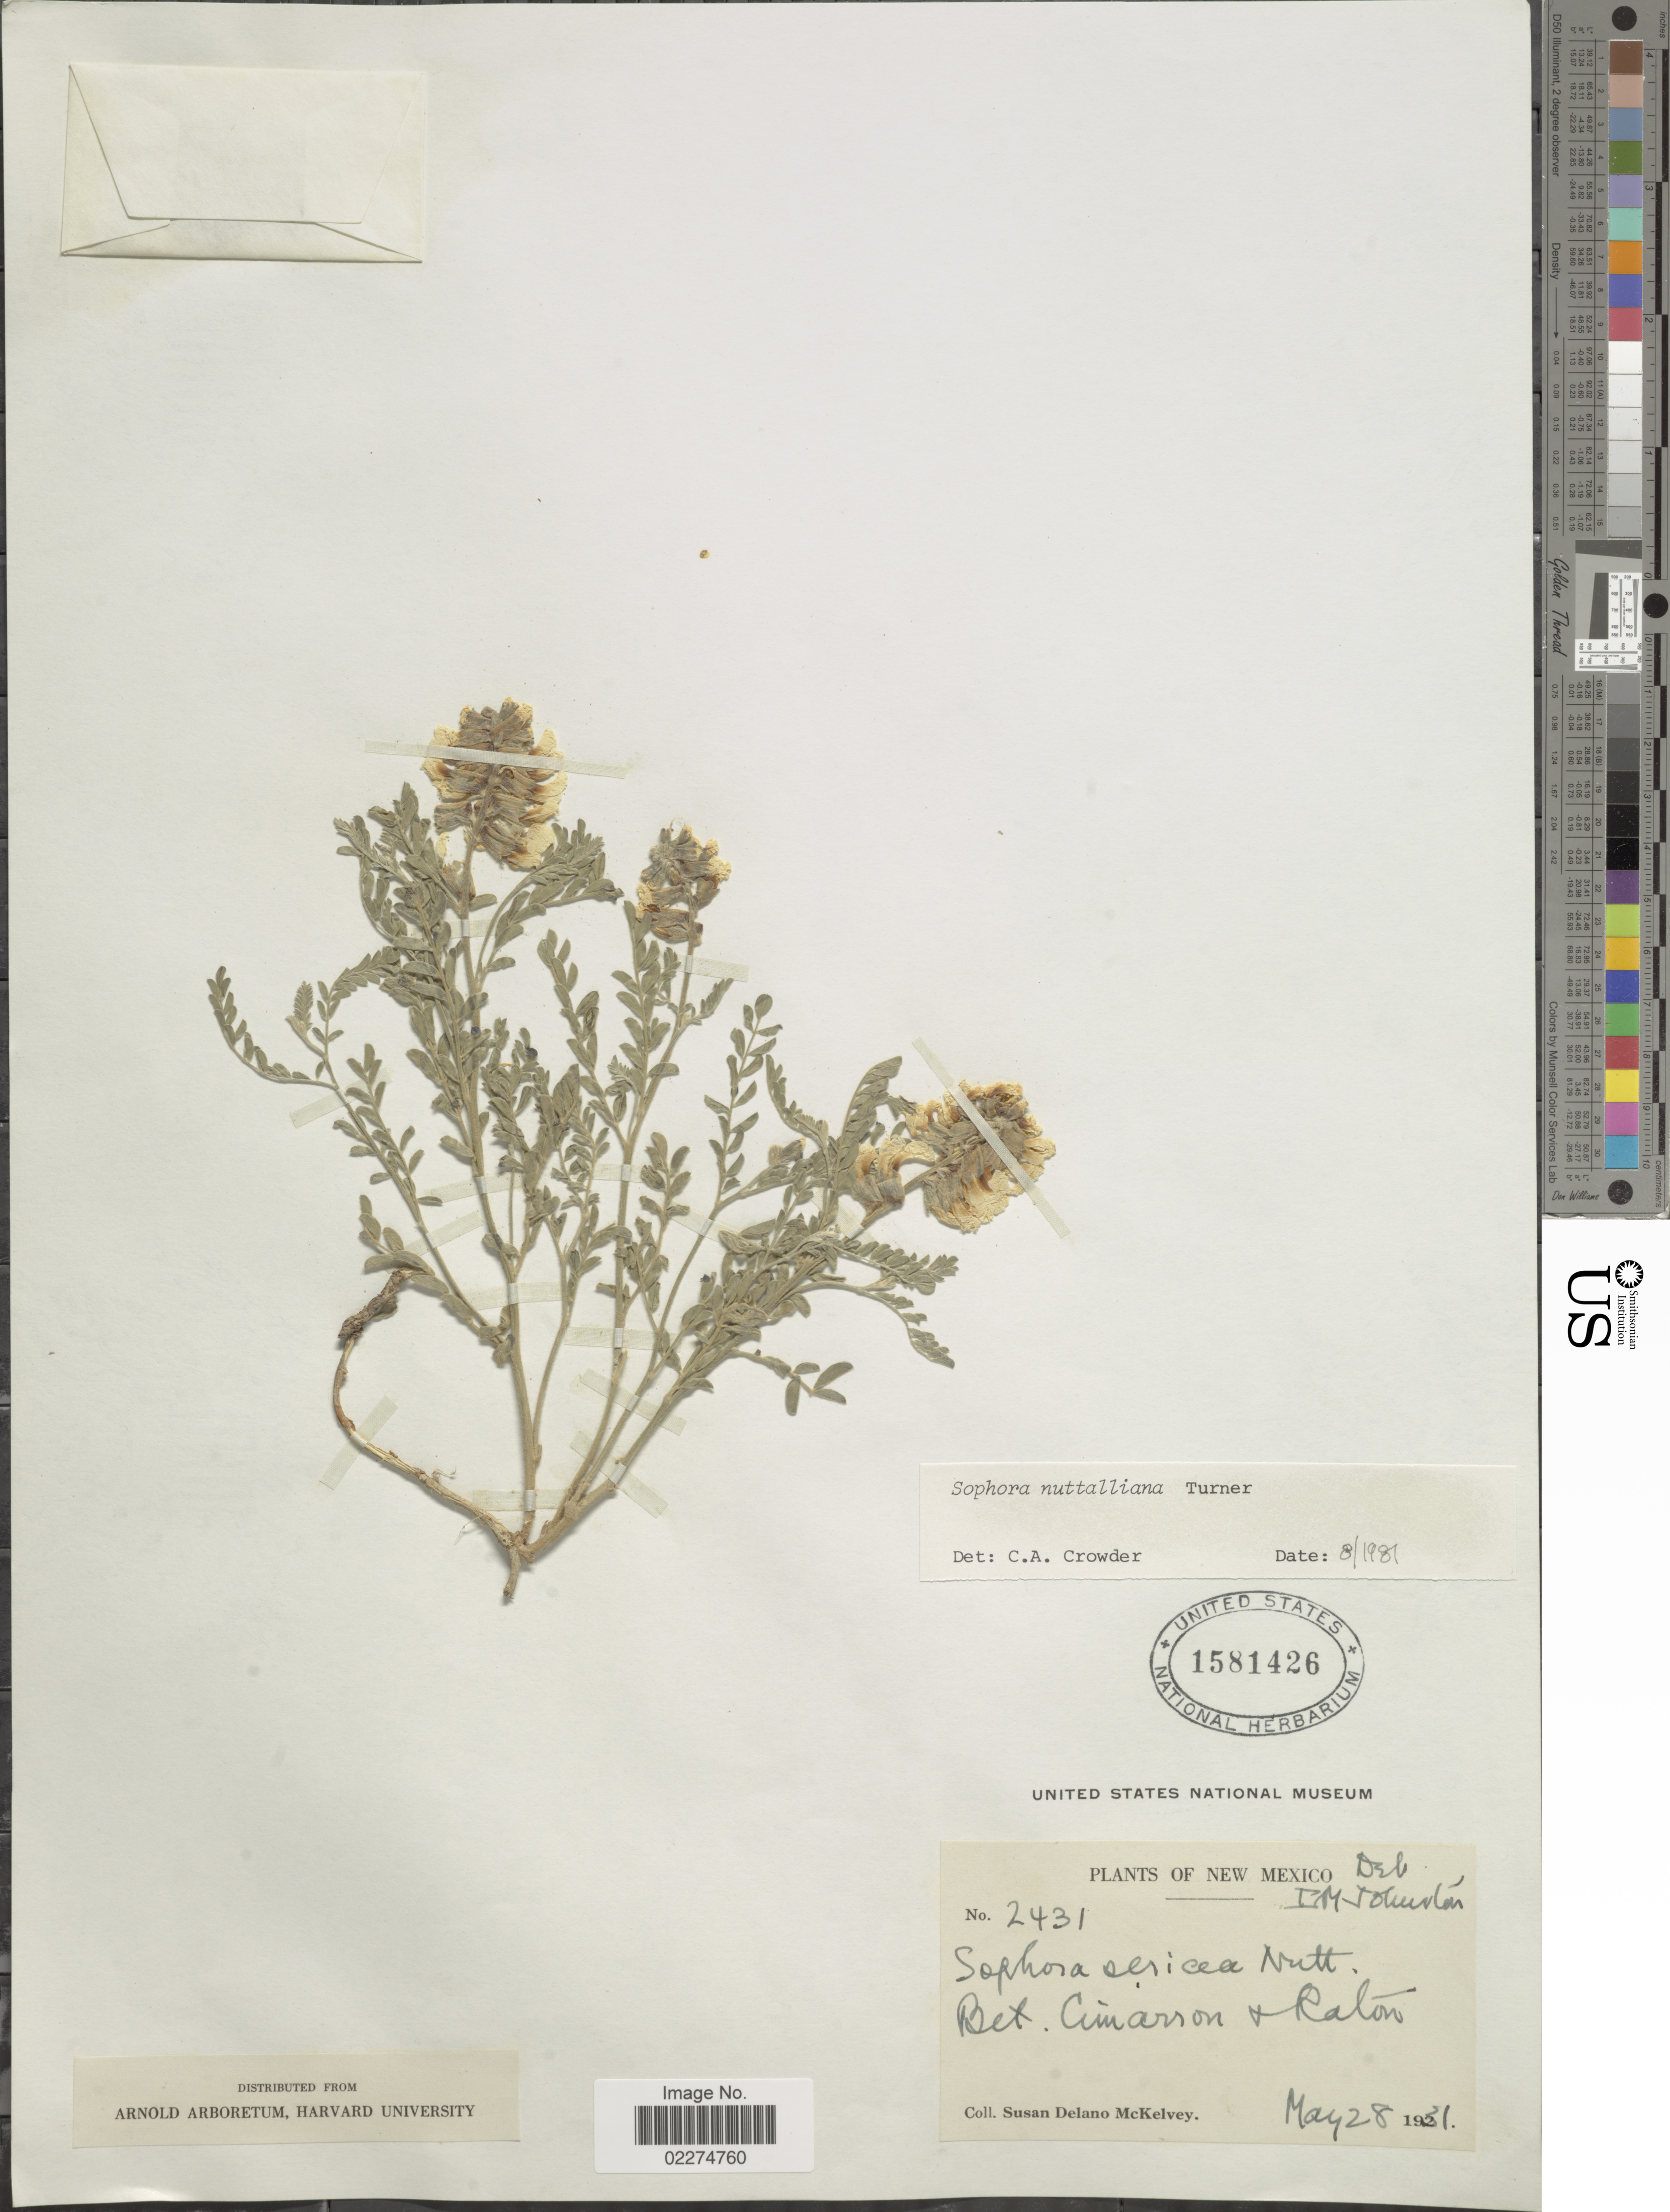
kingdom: Plantae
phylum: Tracheophyta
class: Magnoliopsida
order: Fabales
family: Fabaceae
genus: Sophora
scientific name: Sophora nuttalliana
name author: B.L. Turner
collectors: S. A. McKelvey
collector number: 2431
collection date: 1931-05-28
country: United States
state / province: New Mexico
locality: Bet. Cimarron & Raton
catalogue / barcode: US 1581426